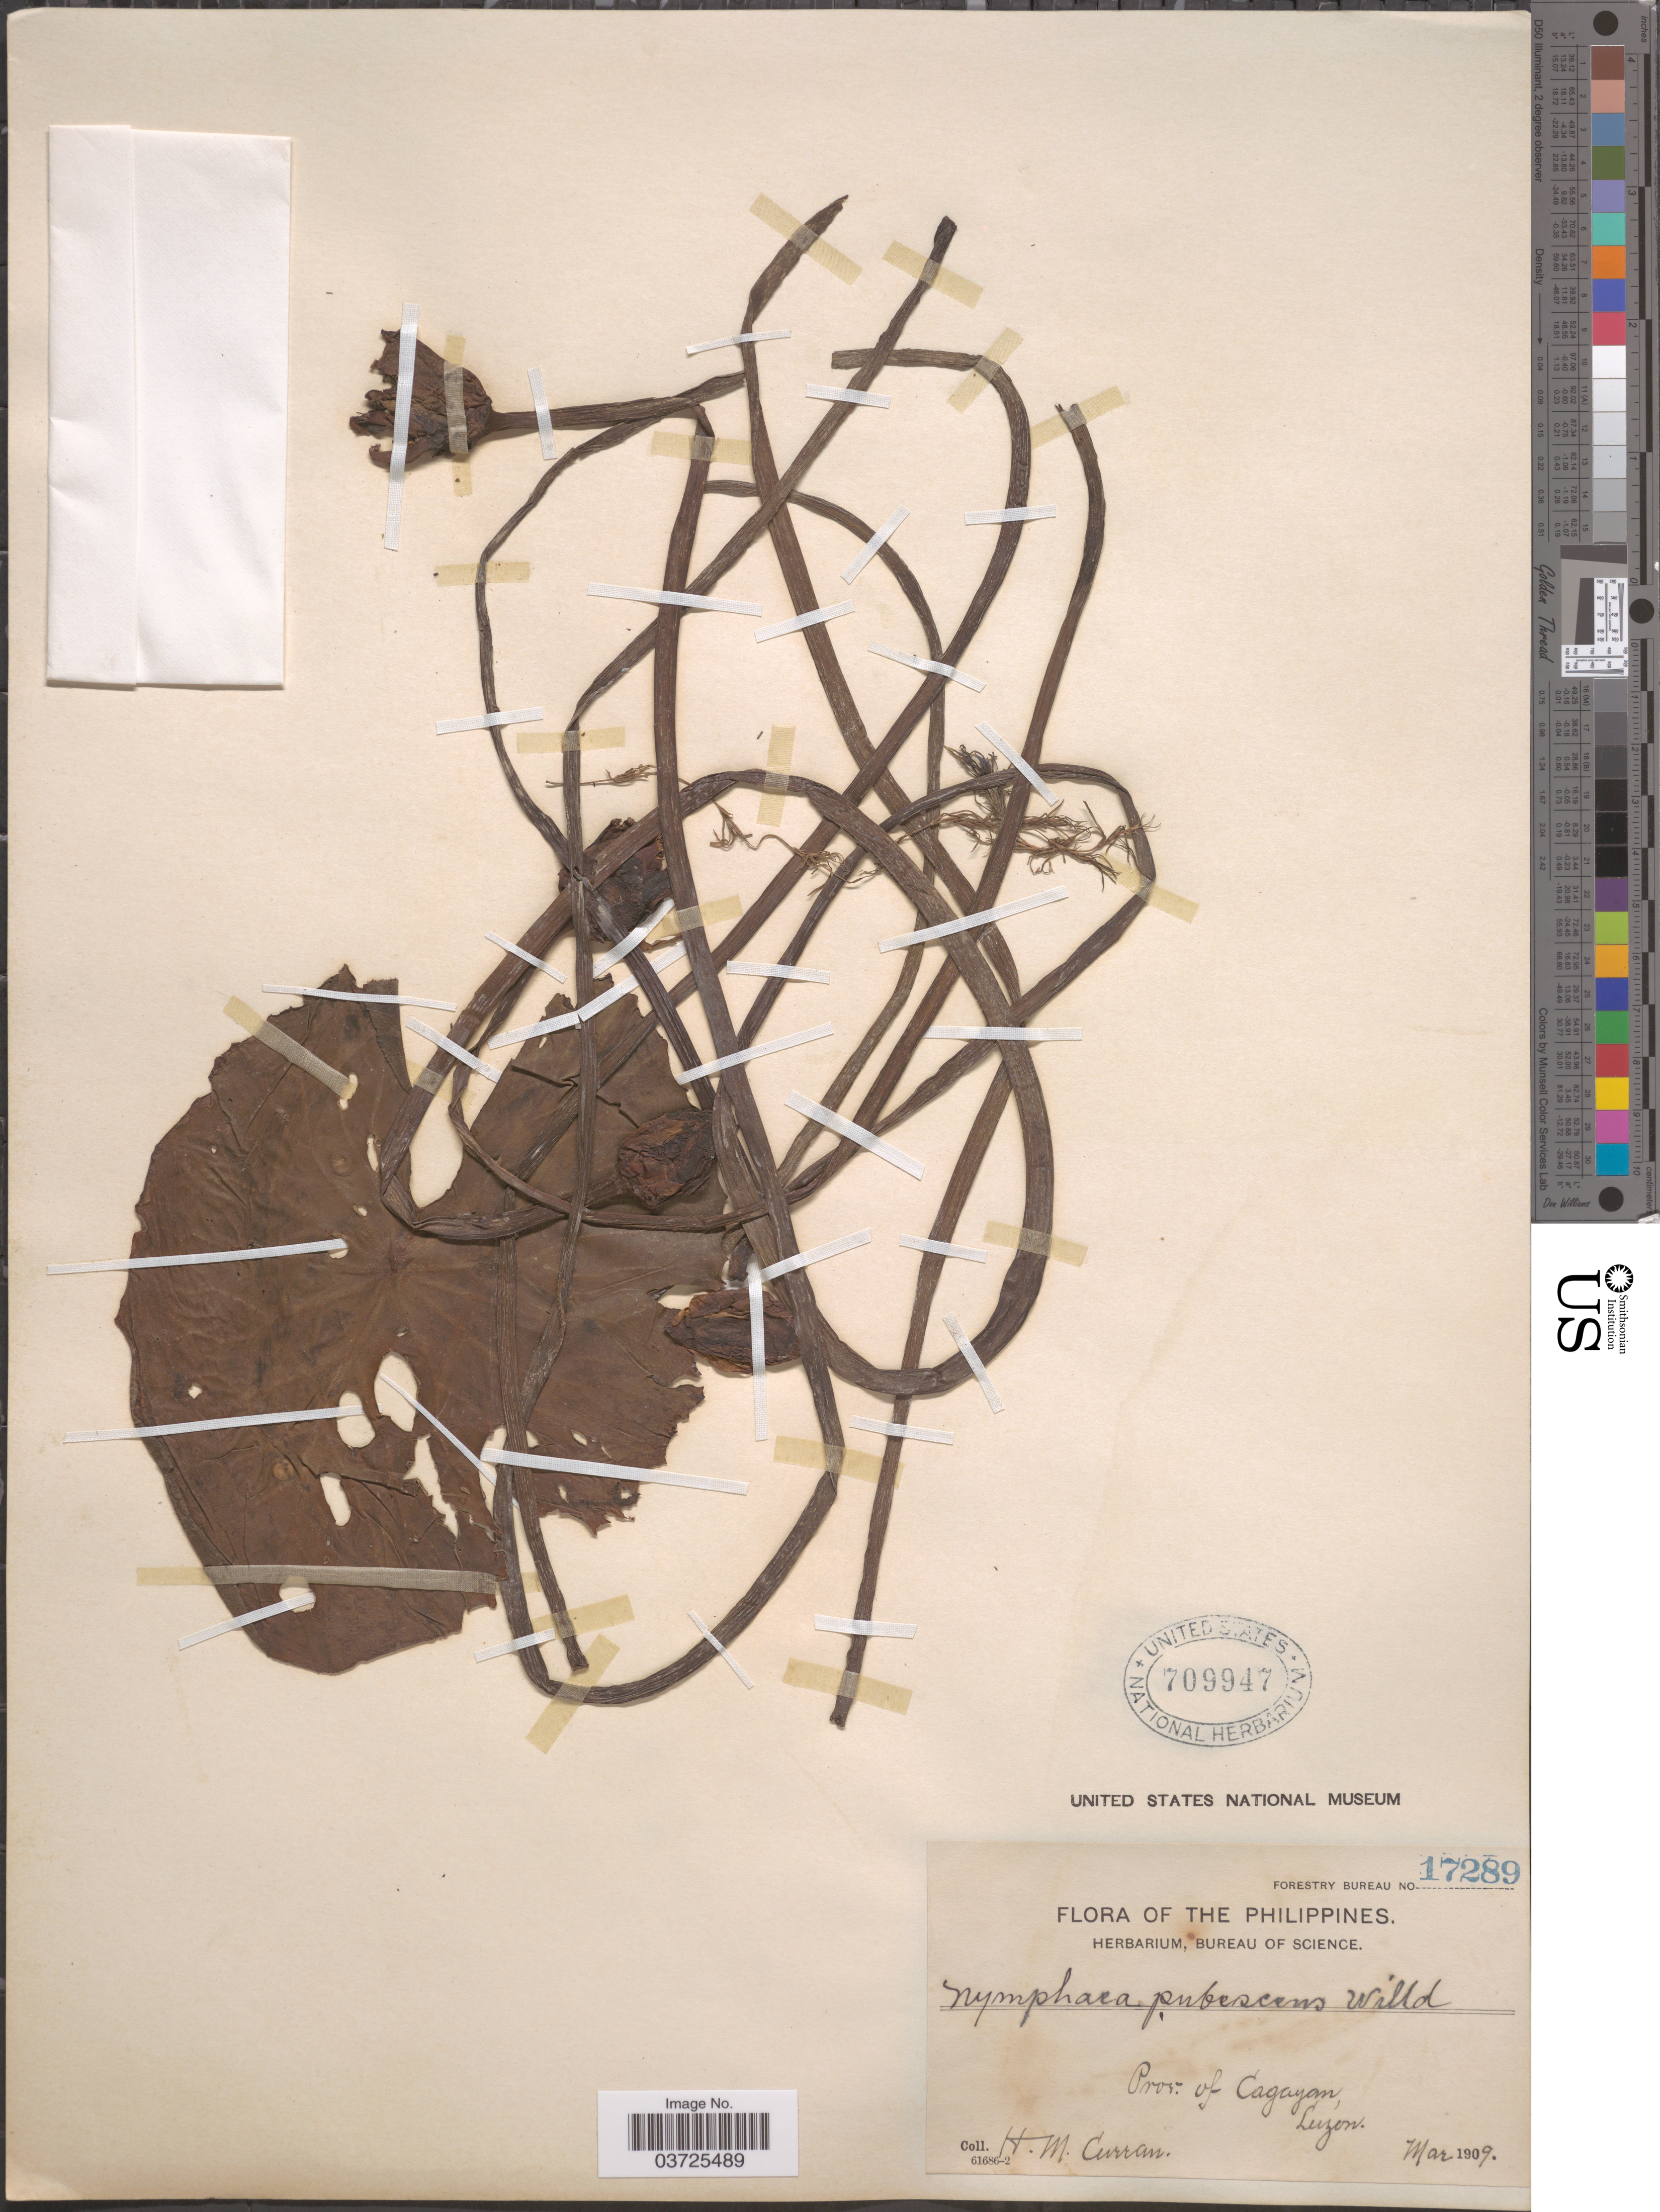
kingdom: Plantae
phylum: Tracheophyta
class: Magnoliopsida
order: Nymphaeales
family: Nymphaeaceae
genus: Nymphaea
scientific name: Nymphaea pubescens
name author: Willd.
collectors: H. M. Curran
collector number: Forestry Bureau 17289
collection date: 1909-03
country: Philippines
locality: Prov. of Cagayan, Luzon.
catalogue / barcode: US 709947